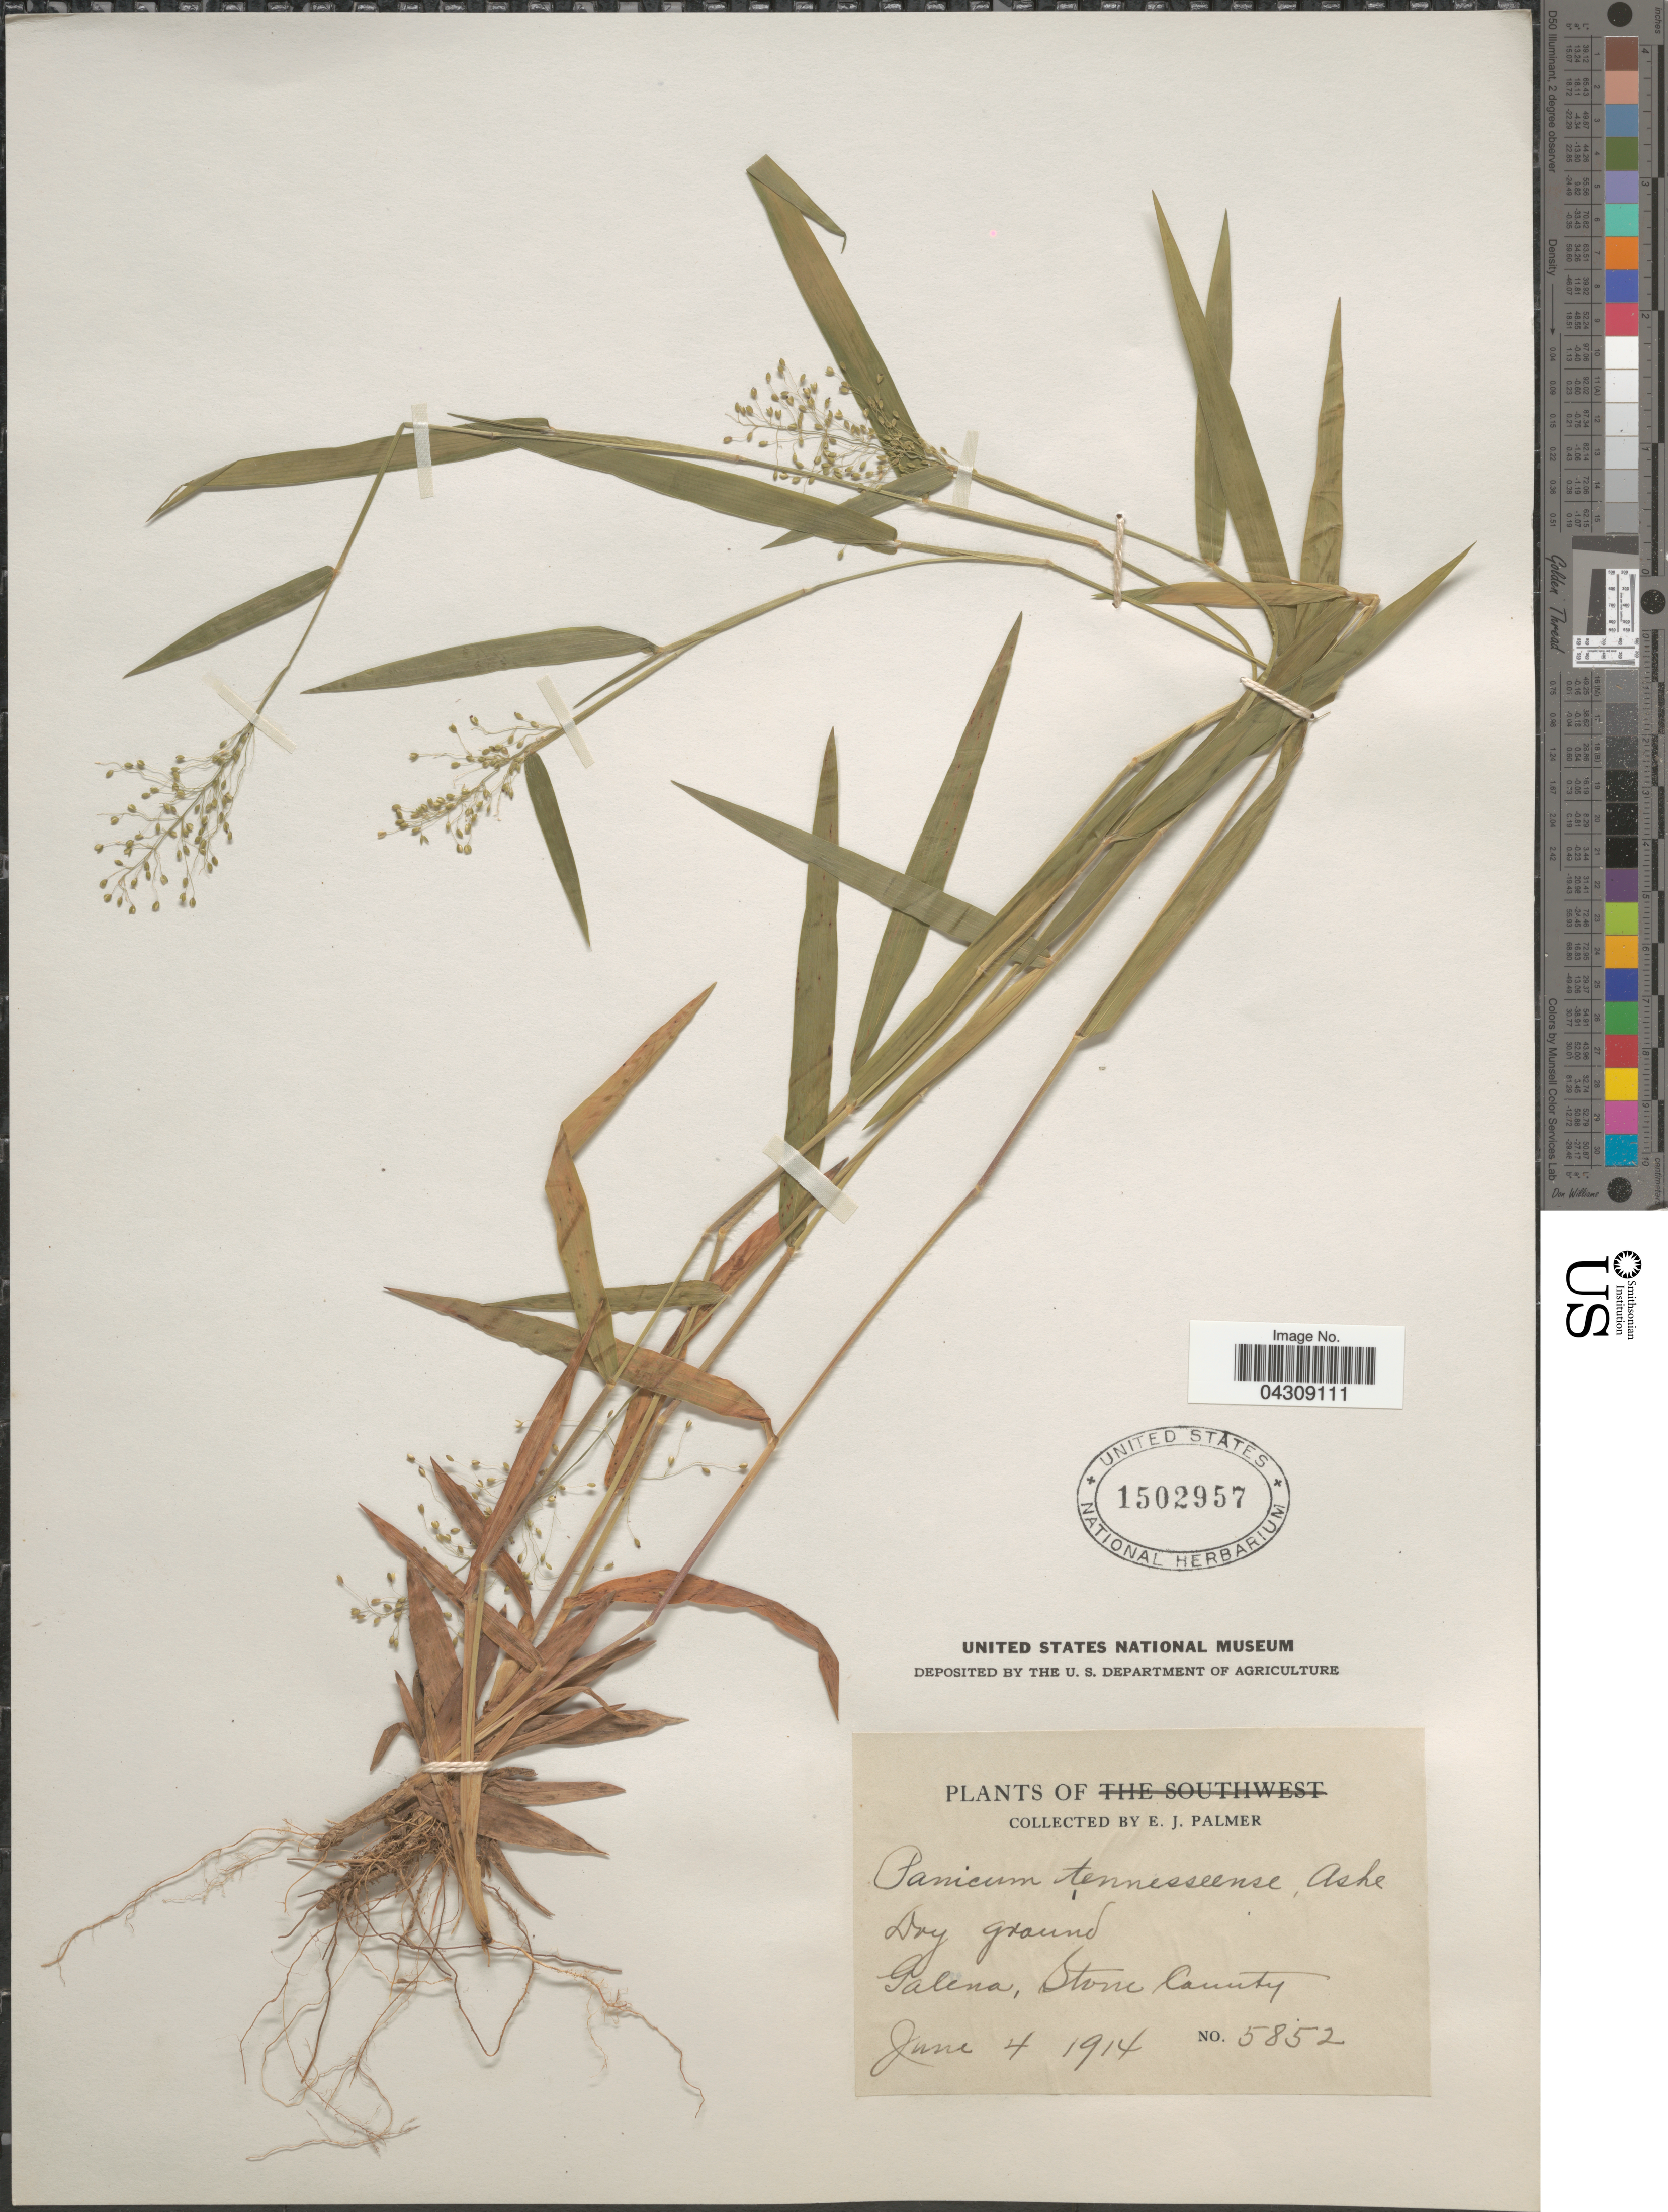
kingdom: Plantae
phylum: Tracheophyta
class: Liliopsida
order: Poales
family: Poaceae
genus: Dichanthelium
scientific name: Dichanthelium acuminatum var. acuminatum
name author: (Sw.) Gould & C.A. Clark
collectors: E. J. Palmer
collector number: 5852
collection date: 1914-06-04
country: United States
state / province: Missouri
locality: Galena, Stone County.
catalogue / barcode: US 1502957